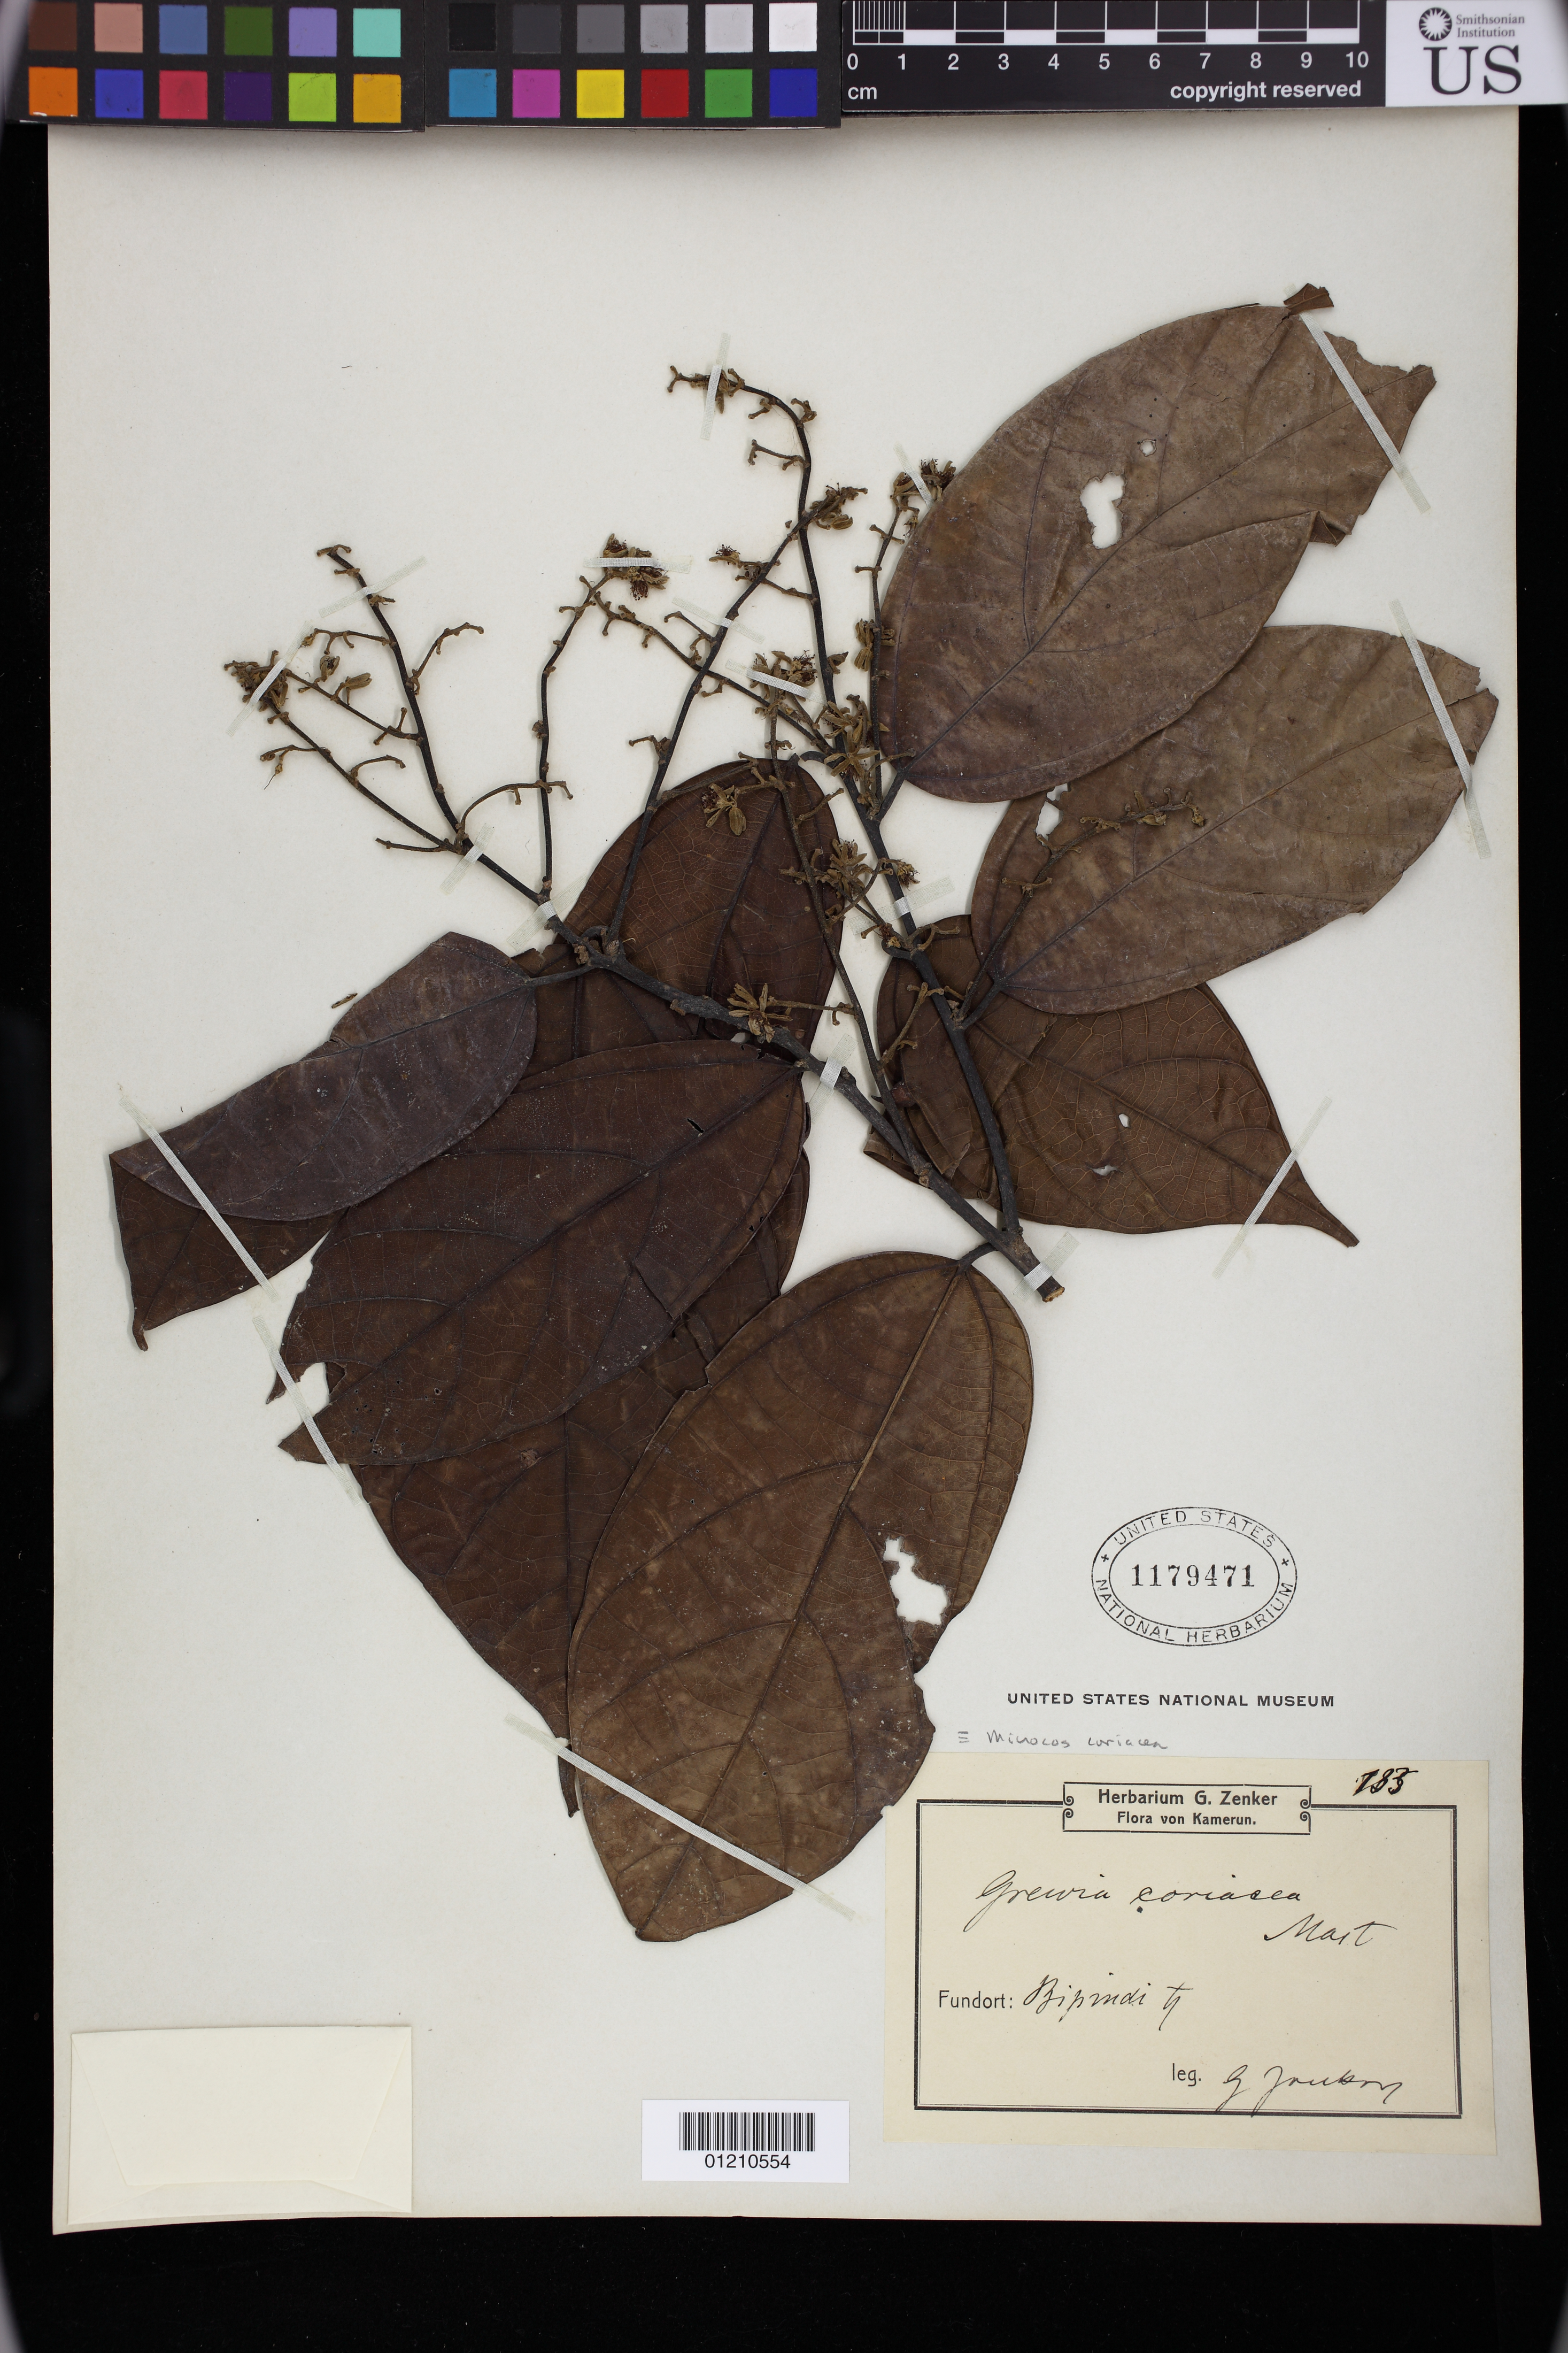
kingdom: Plantae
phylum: Tracheophyta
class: Magnoliopsida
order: Malvales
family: Malvaceae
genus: Microcos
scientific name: Microcos coriacea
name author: (Mast.) Burret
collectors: G. A. Zenker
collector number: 133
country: Cameroon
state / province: Sud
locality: Bipindi tj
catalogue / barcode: US 1179471